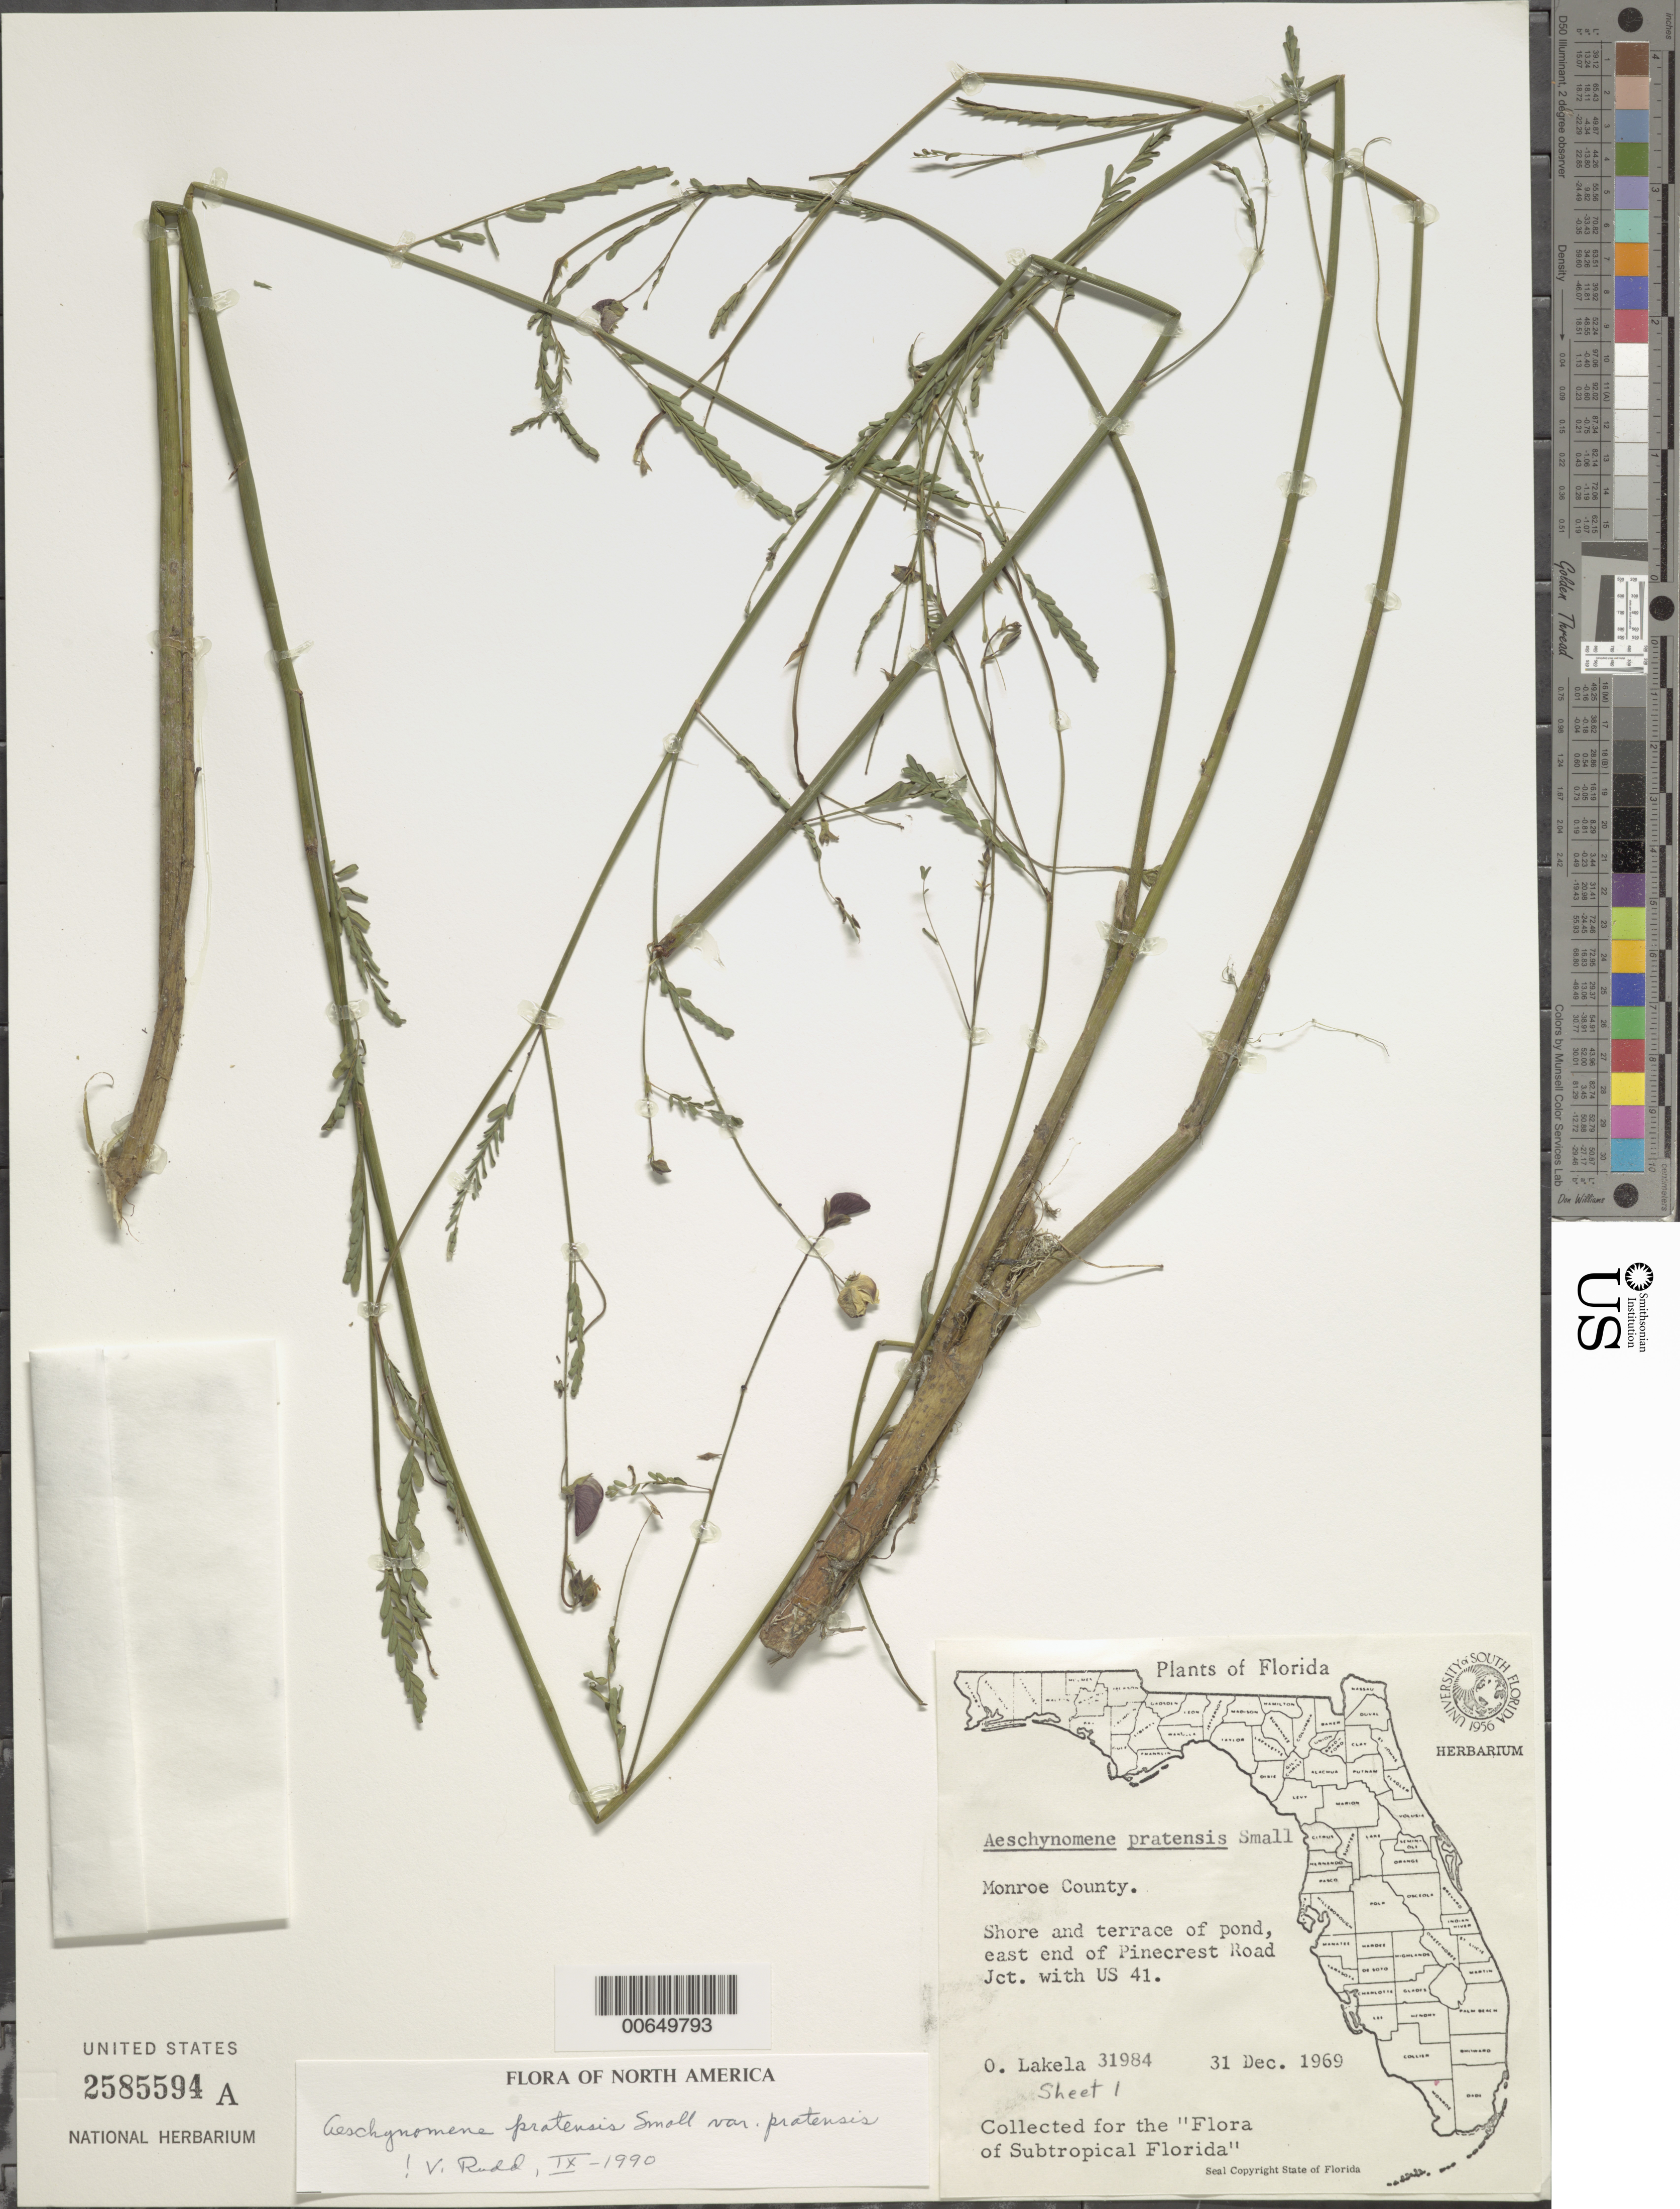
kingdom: Plantae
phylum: Tracheophyta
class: Magnoliopsida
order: Fabales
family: Fabaceae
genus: Aeschynomene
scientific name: Aeschynomene pratensis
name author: Small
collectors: O. K. Lakela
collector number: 31984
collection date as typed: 31 Dec 1969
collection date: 1969-12-31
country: United States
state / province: Florida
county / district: Monroe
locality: E end of Pinecrest Road Jct. with US 41.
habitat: Shore & terrace of pond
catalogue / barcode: US 2585594A